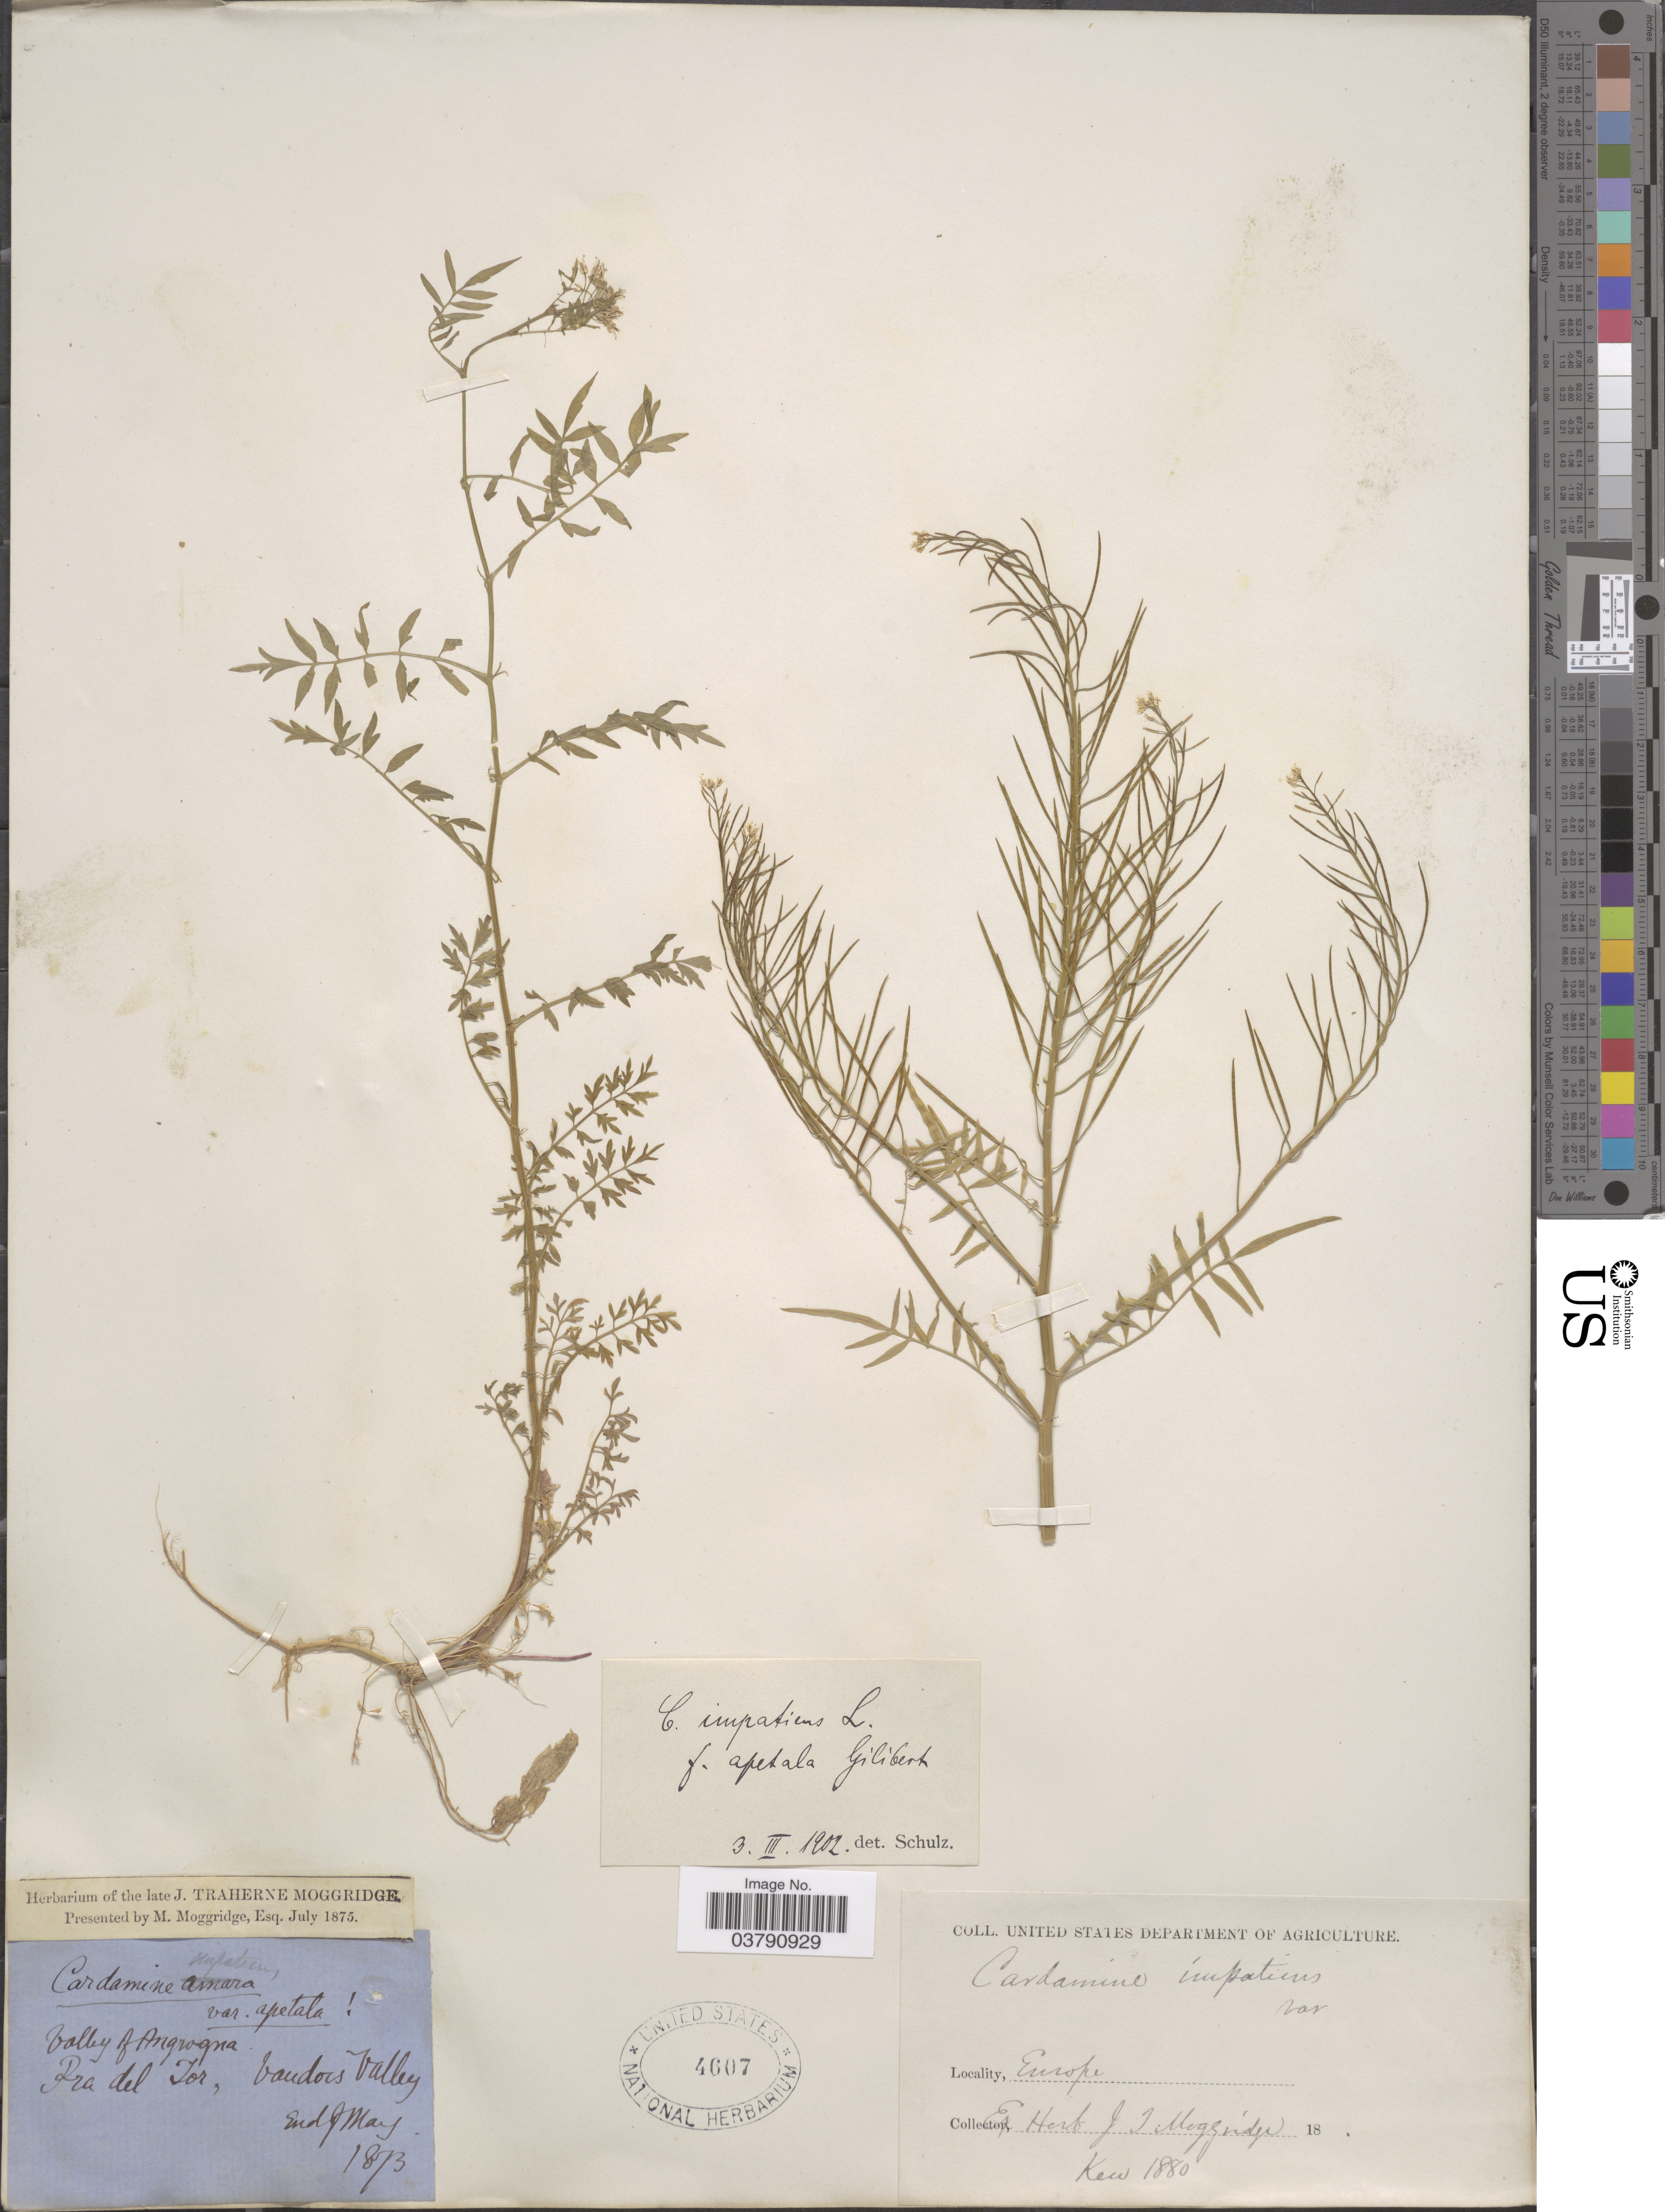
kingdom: Plantae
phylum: Tracheophyta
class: Magnoliopsida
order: Brassicales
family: Brassicaceae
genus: Cardamine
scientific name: Cardamine impatiens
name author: L.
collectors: ex herb. J.T. Moggridge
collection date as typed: End of May 1873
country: Italy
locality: Valley of Angrogna. Pra del Tor, Vaudois Valley. Europe.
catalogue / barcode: US 4607